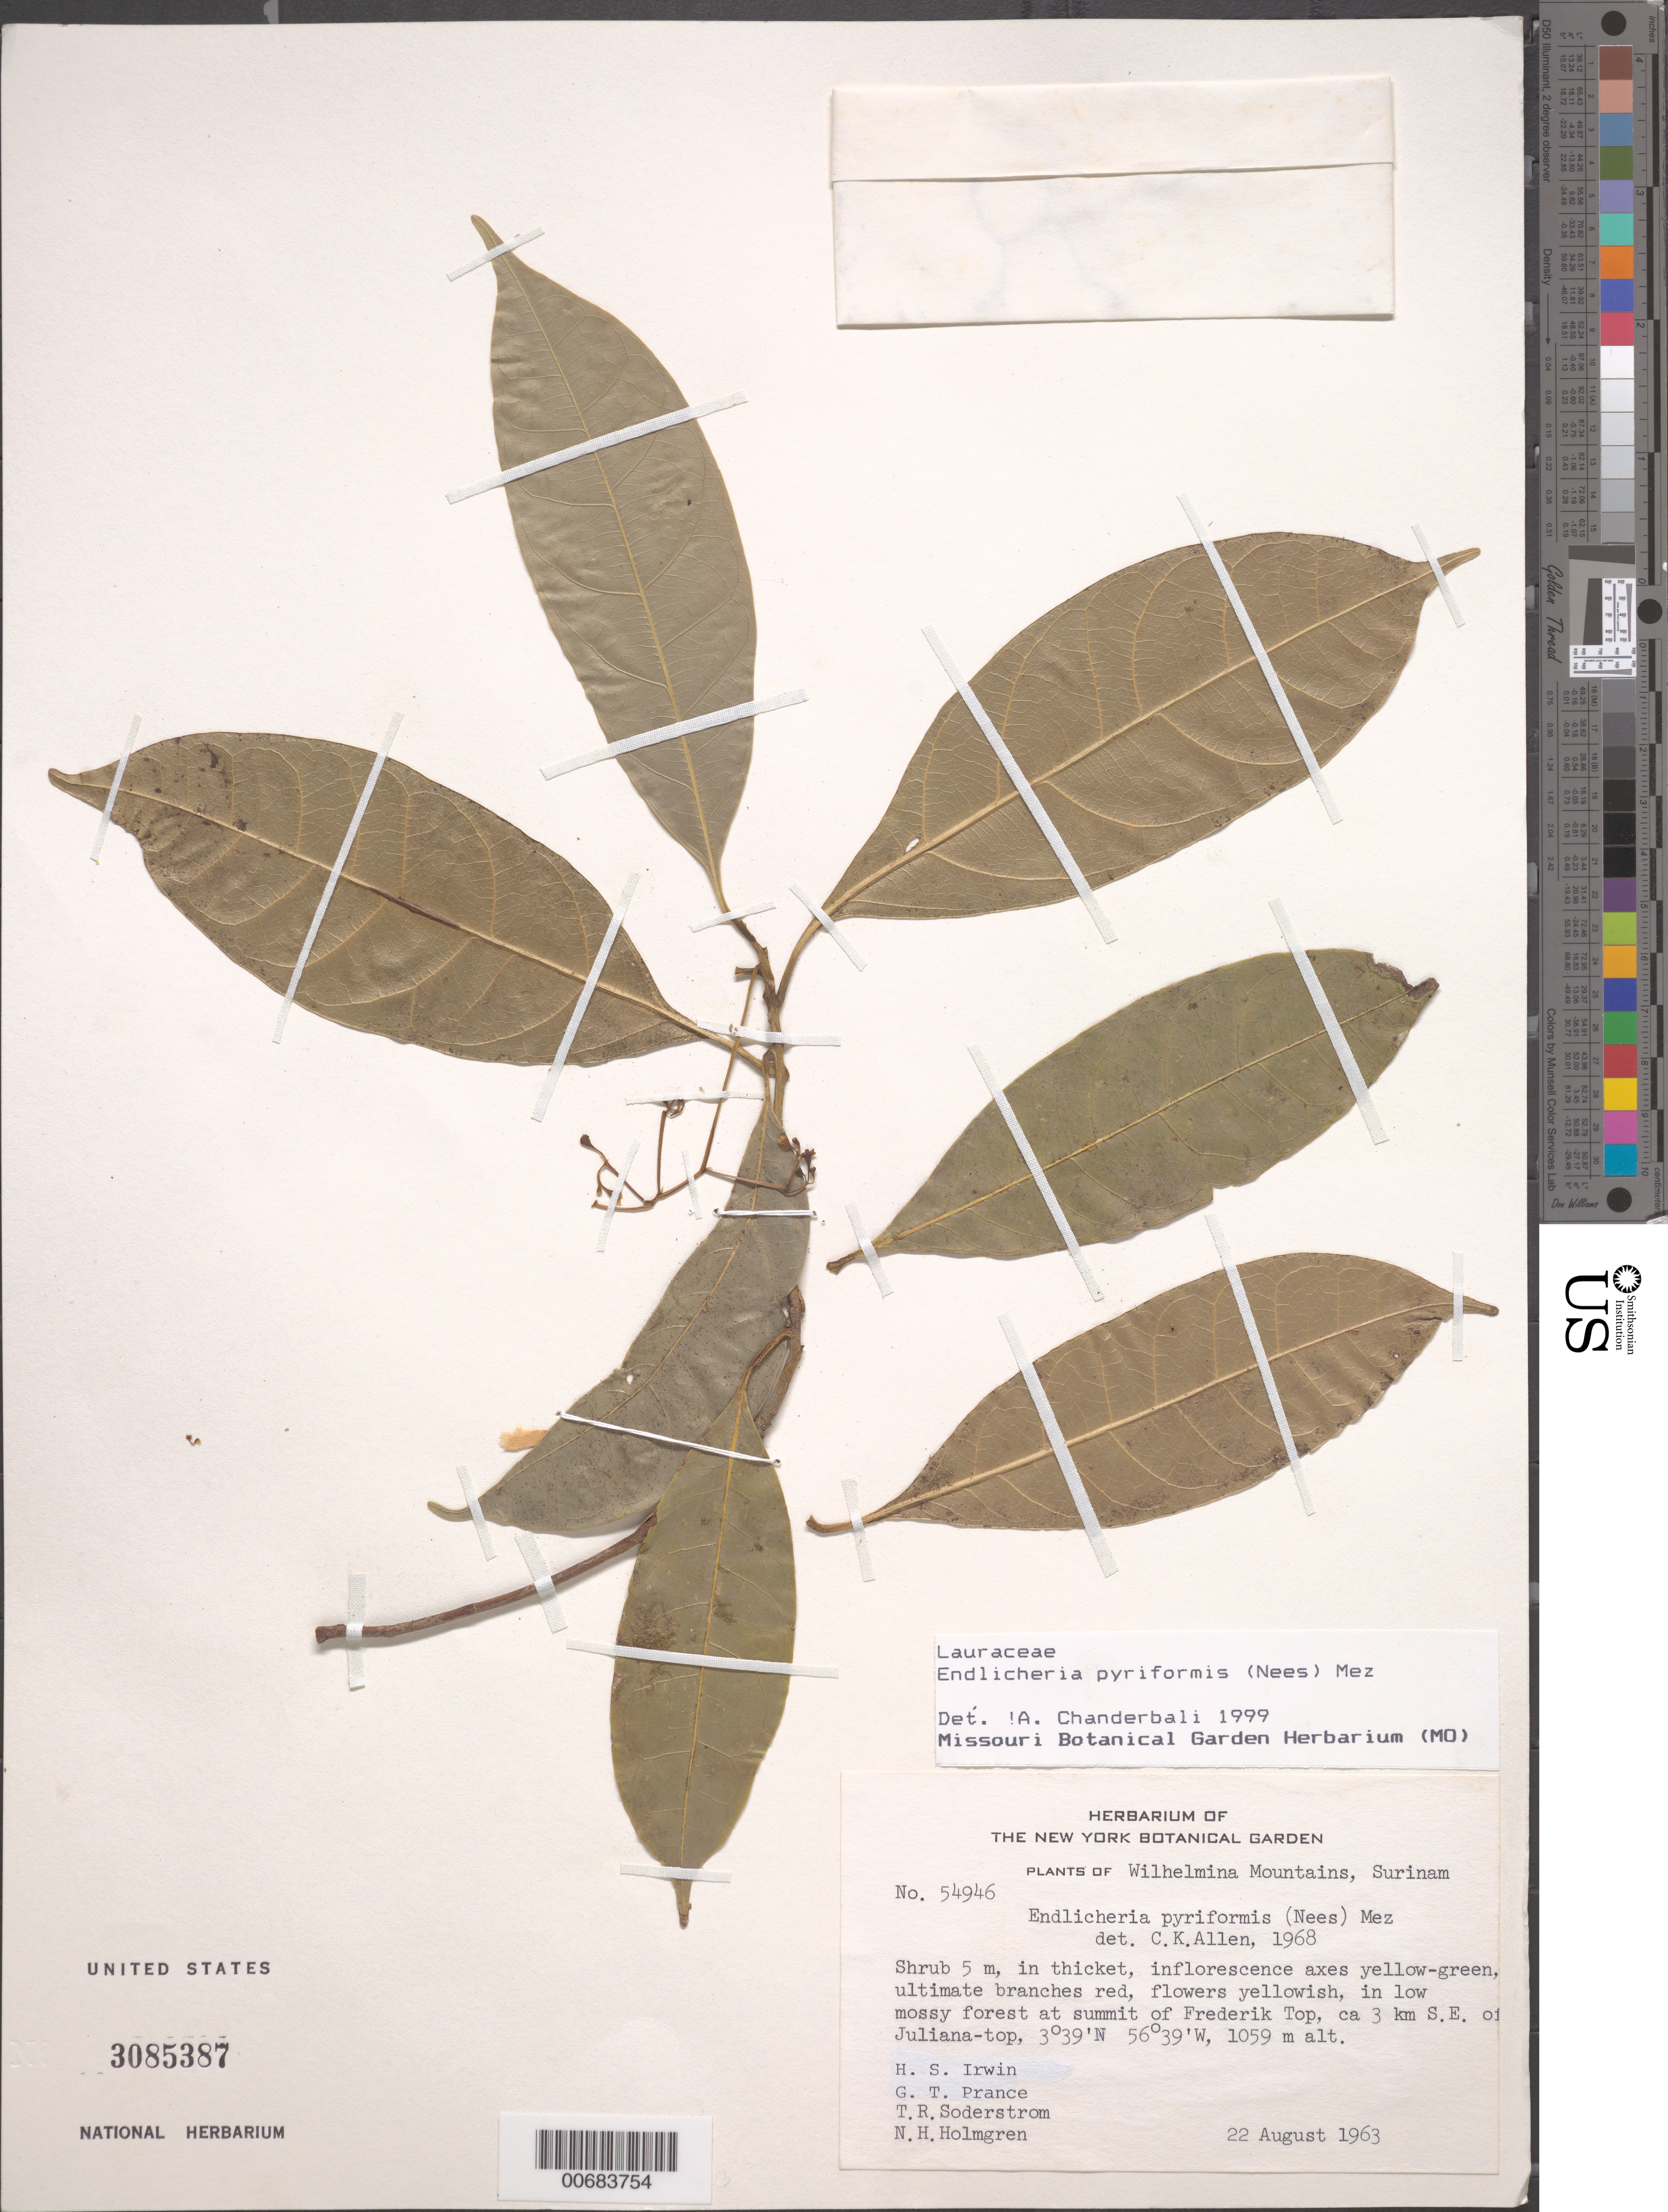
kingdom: Plantae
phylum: Tracheophyta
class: Magnoliopsida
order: Laurales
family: Lauraceae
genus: Endlicheria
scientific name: Endlicheria pyriformis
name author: (Nees) Mez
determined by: Chanderbali, Andre Shashi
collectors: H. Irwin, G. T. Prance, T. R. Soderstrom & N. H. Holmgren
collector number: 54946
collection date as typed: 22-Aug-63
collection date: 1963-08-22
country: Suriname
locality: Frederik Top, 3 km SE of Juliana Top, Wilhelmina Gebergte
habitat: Low mossy forest at summit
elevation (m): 1050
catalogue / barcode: US 3085387